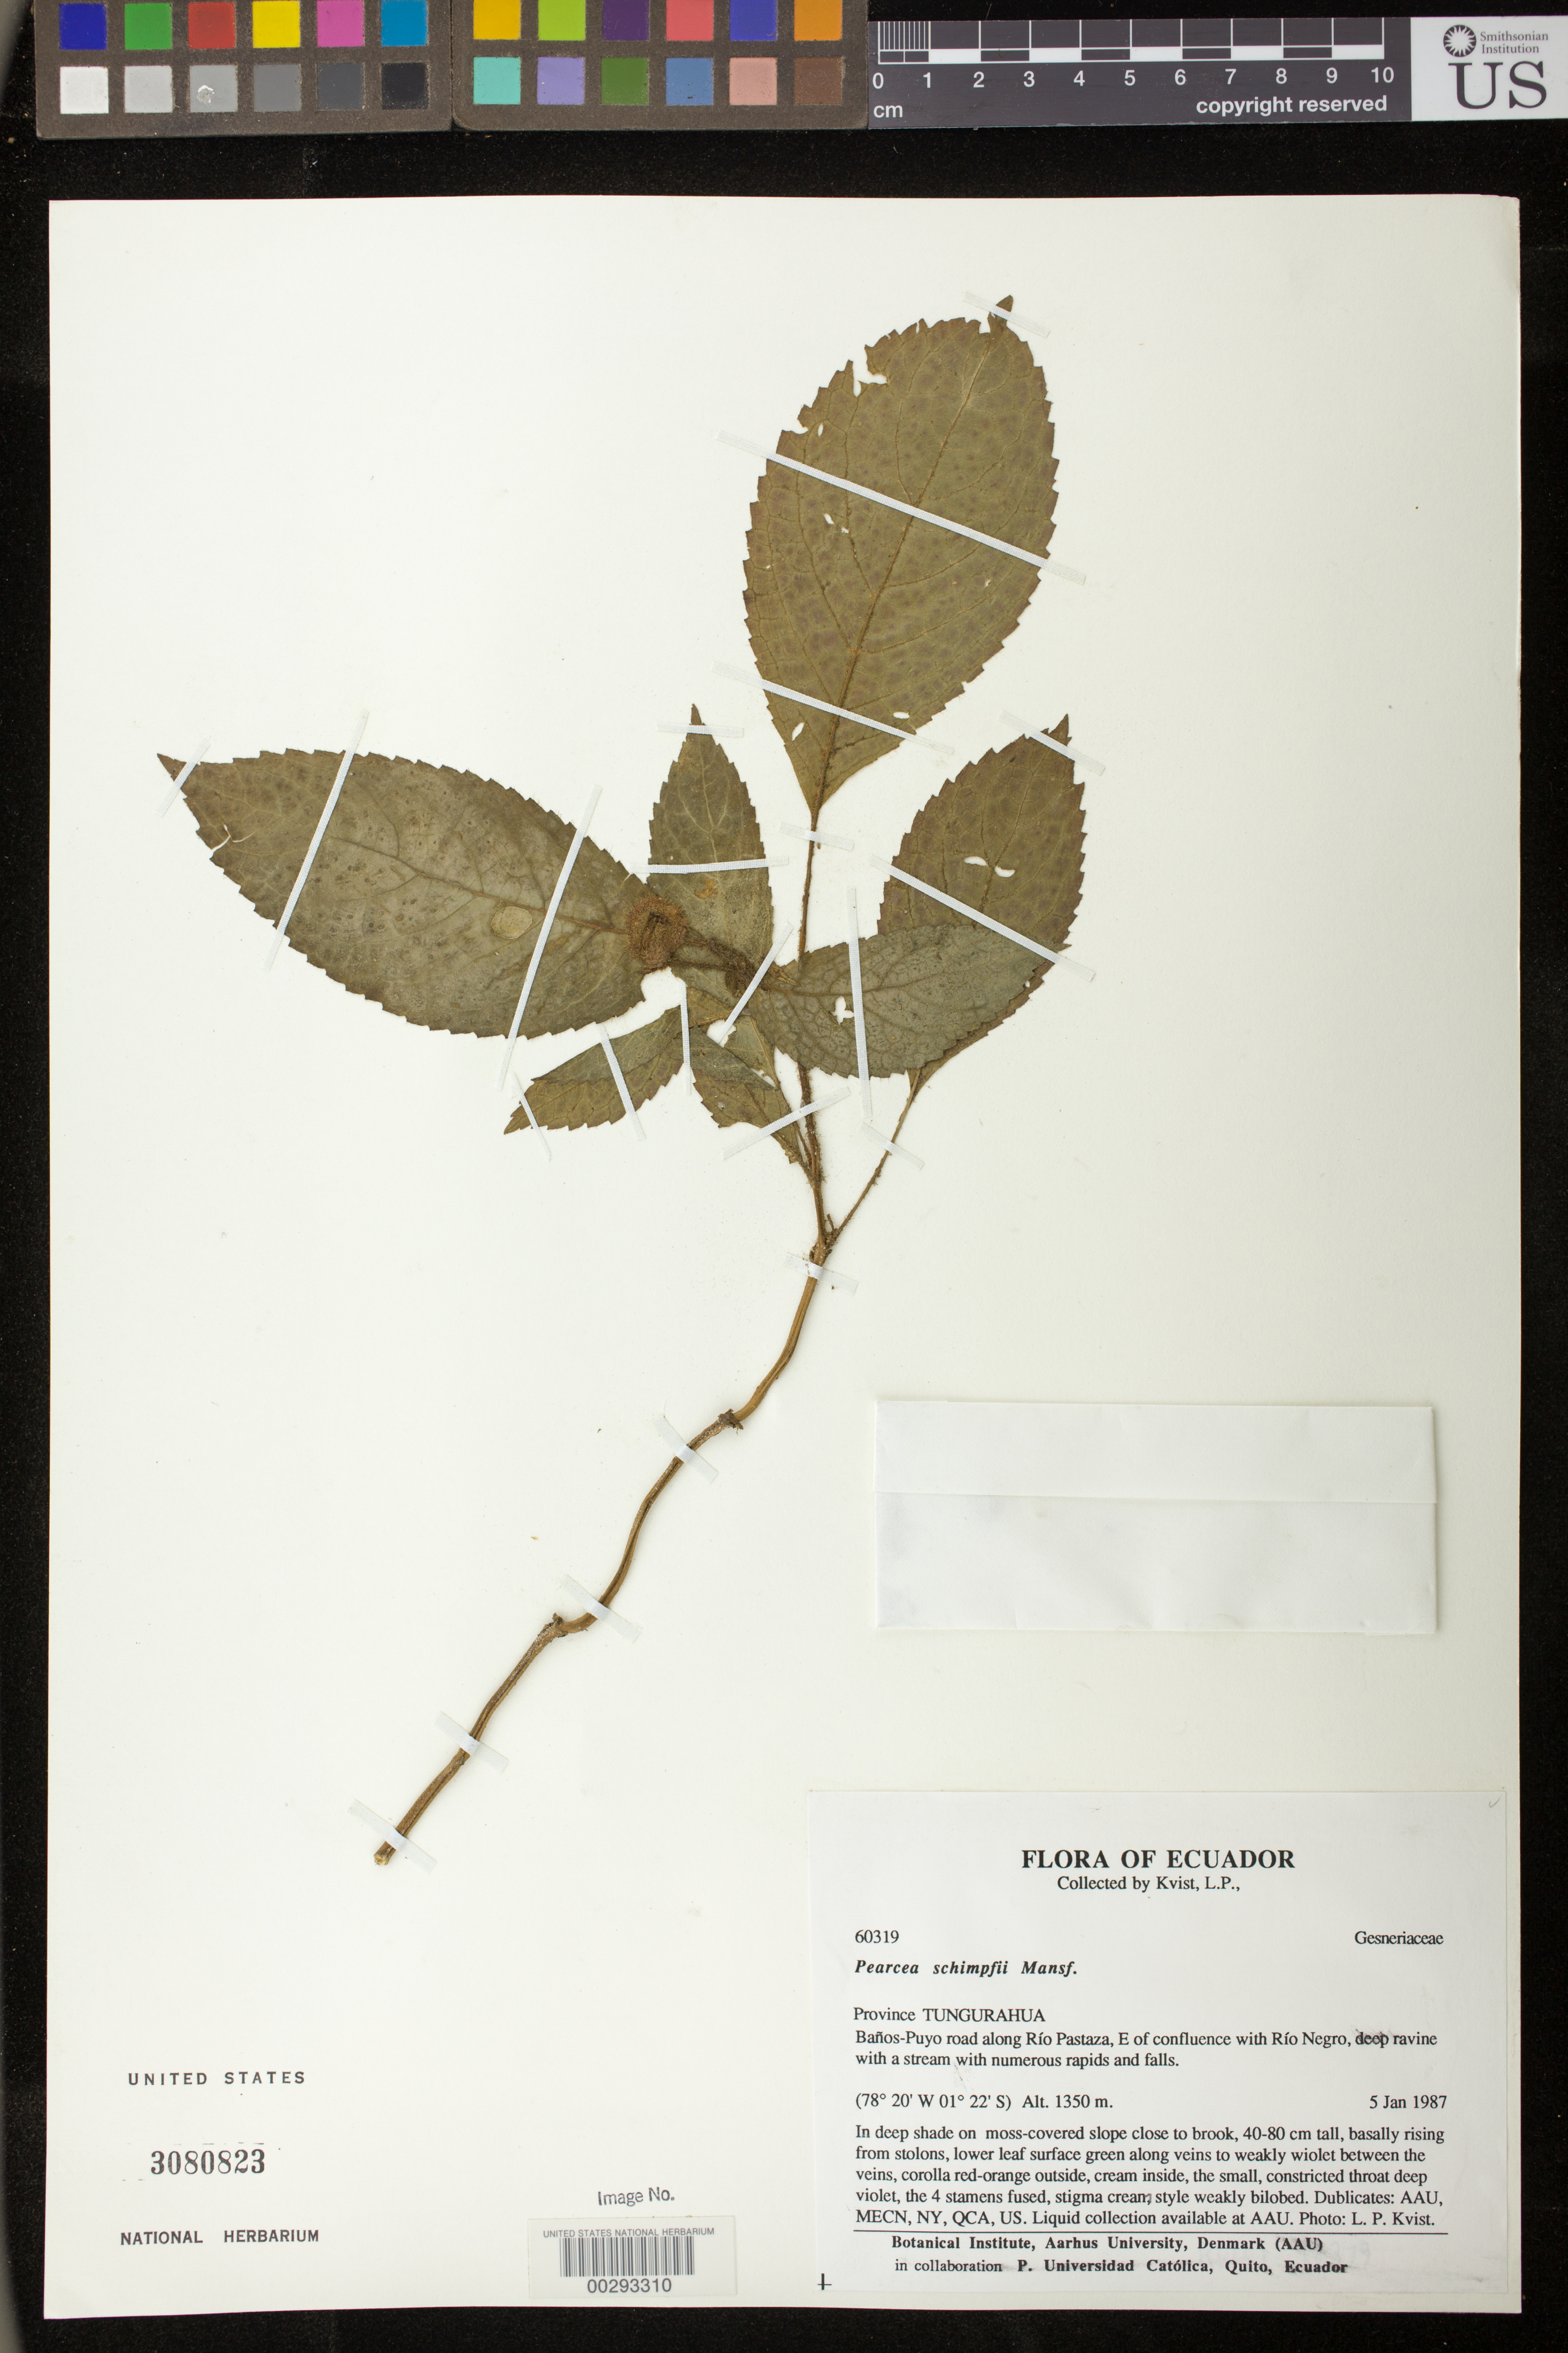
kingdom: Plantae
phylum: Tracheophyta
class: Magnoliopsida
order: Lamiales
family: Gesneriaceae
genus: Pearcea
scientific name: Pearcea schimpfii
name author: Mansf.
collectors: L. P. Kvist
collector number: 60319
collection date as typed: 05 Jan 1987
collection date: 1987-01-05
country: Ecuador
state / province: Tungurahua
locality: Banos - Puyo road along Rio Pastaza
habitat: Deep ravine with a stream with numerous rapids and falls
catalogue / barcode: US 3080823